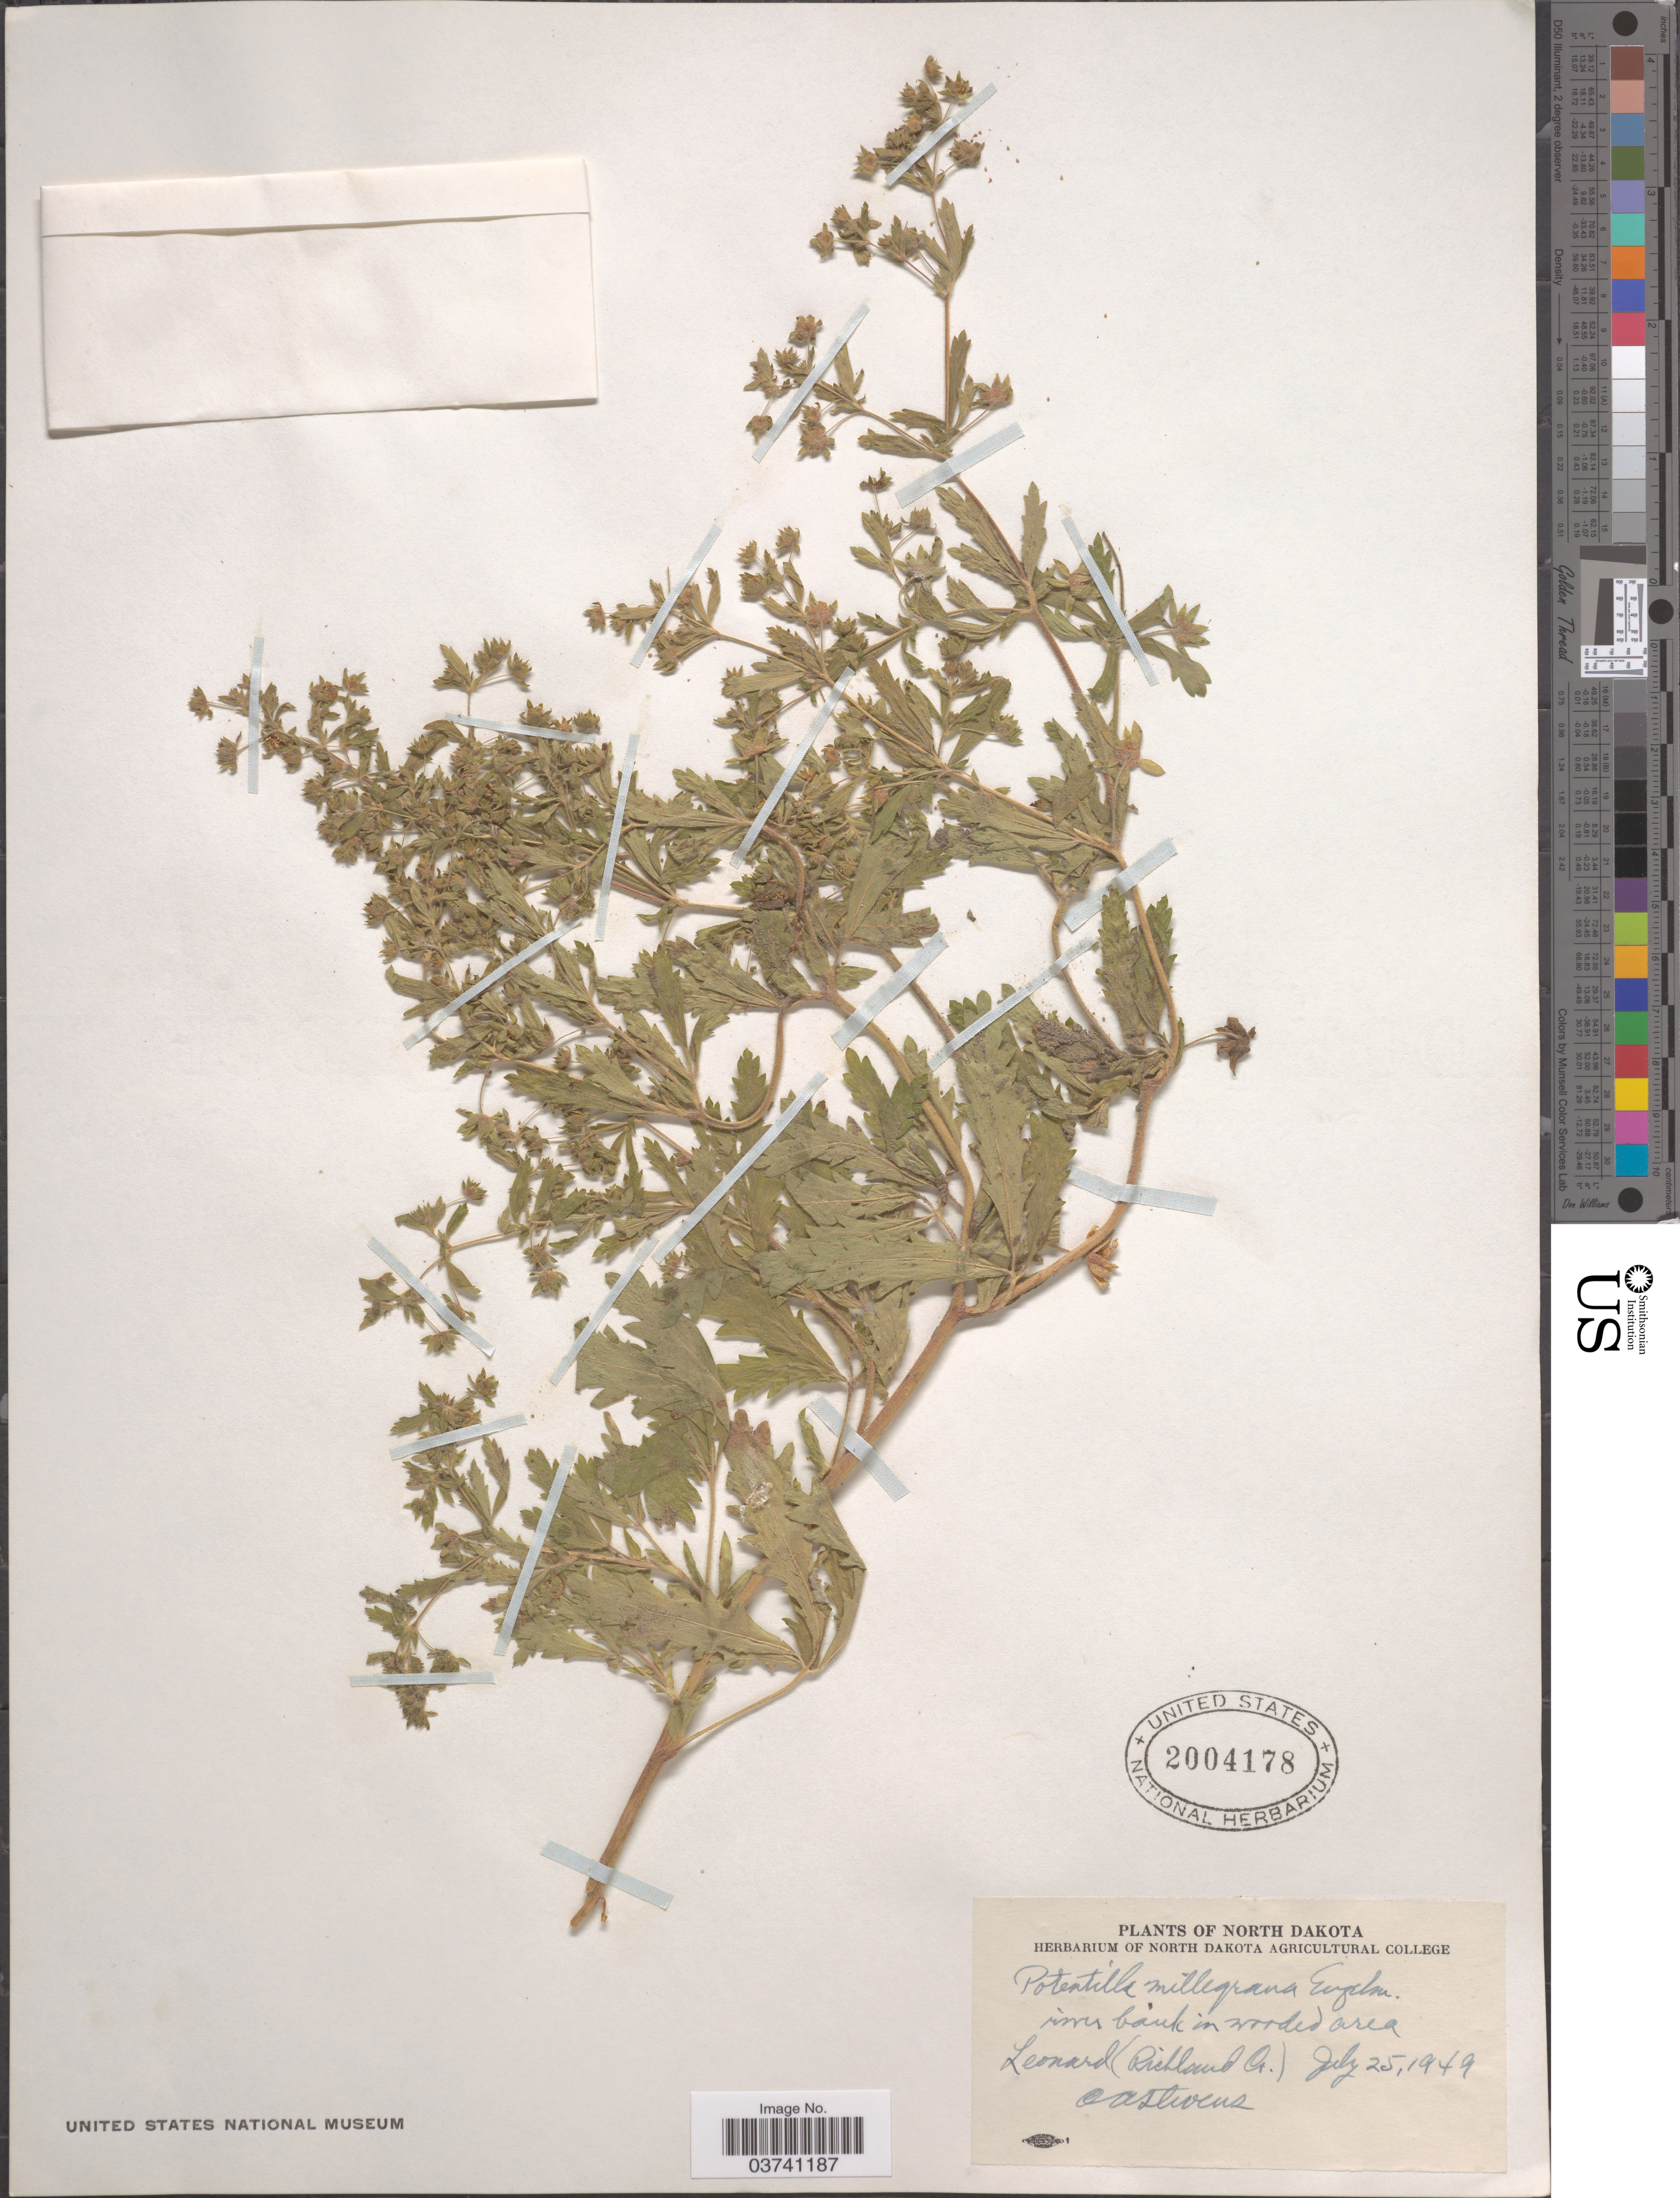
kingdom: Plantae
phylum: Tracheophyta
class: Magnoliopsida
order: Rosales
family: Rosaceae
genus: Potentilla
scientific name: Potentilla rivalis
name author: Nutt.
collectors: O. A. Stevens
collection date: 1949-07-25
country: United States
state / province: North Dakota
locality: Leonard (Richland Co).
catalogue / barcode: US 2004178